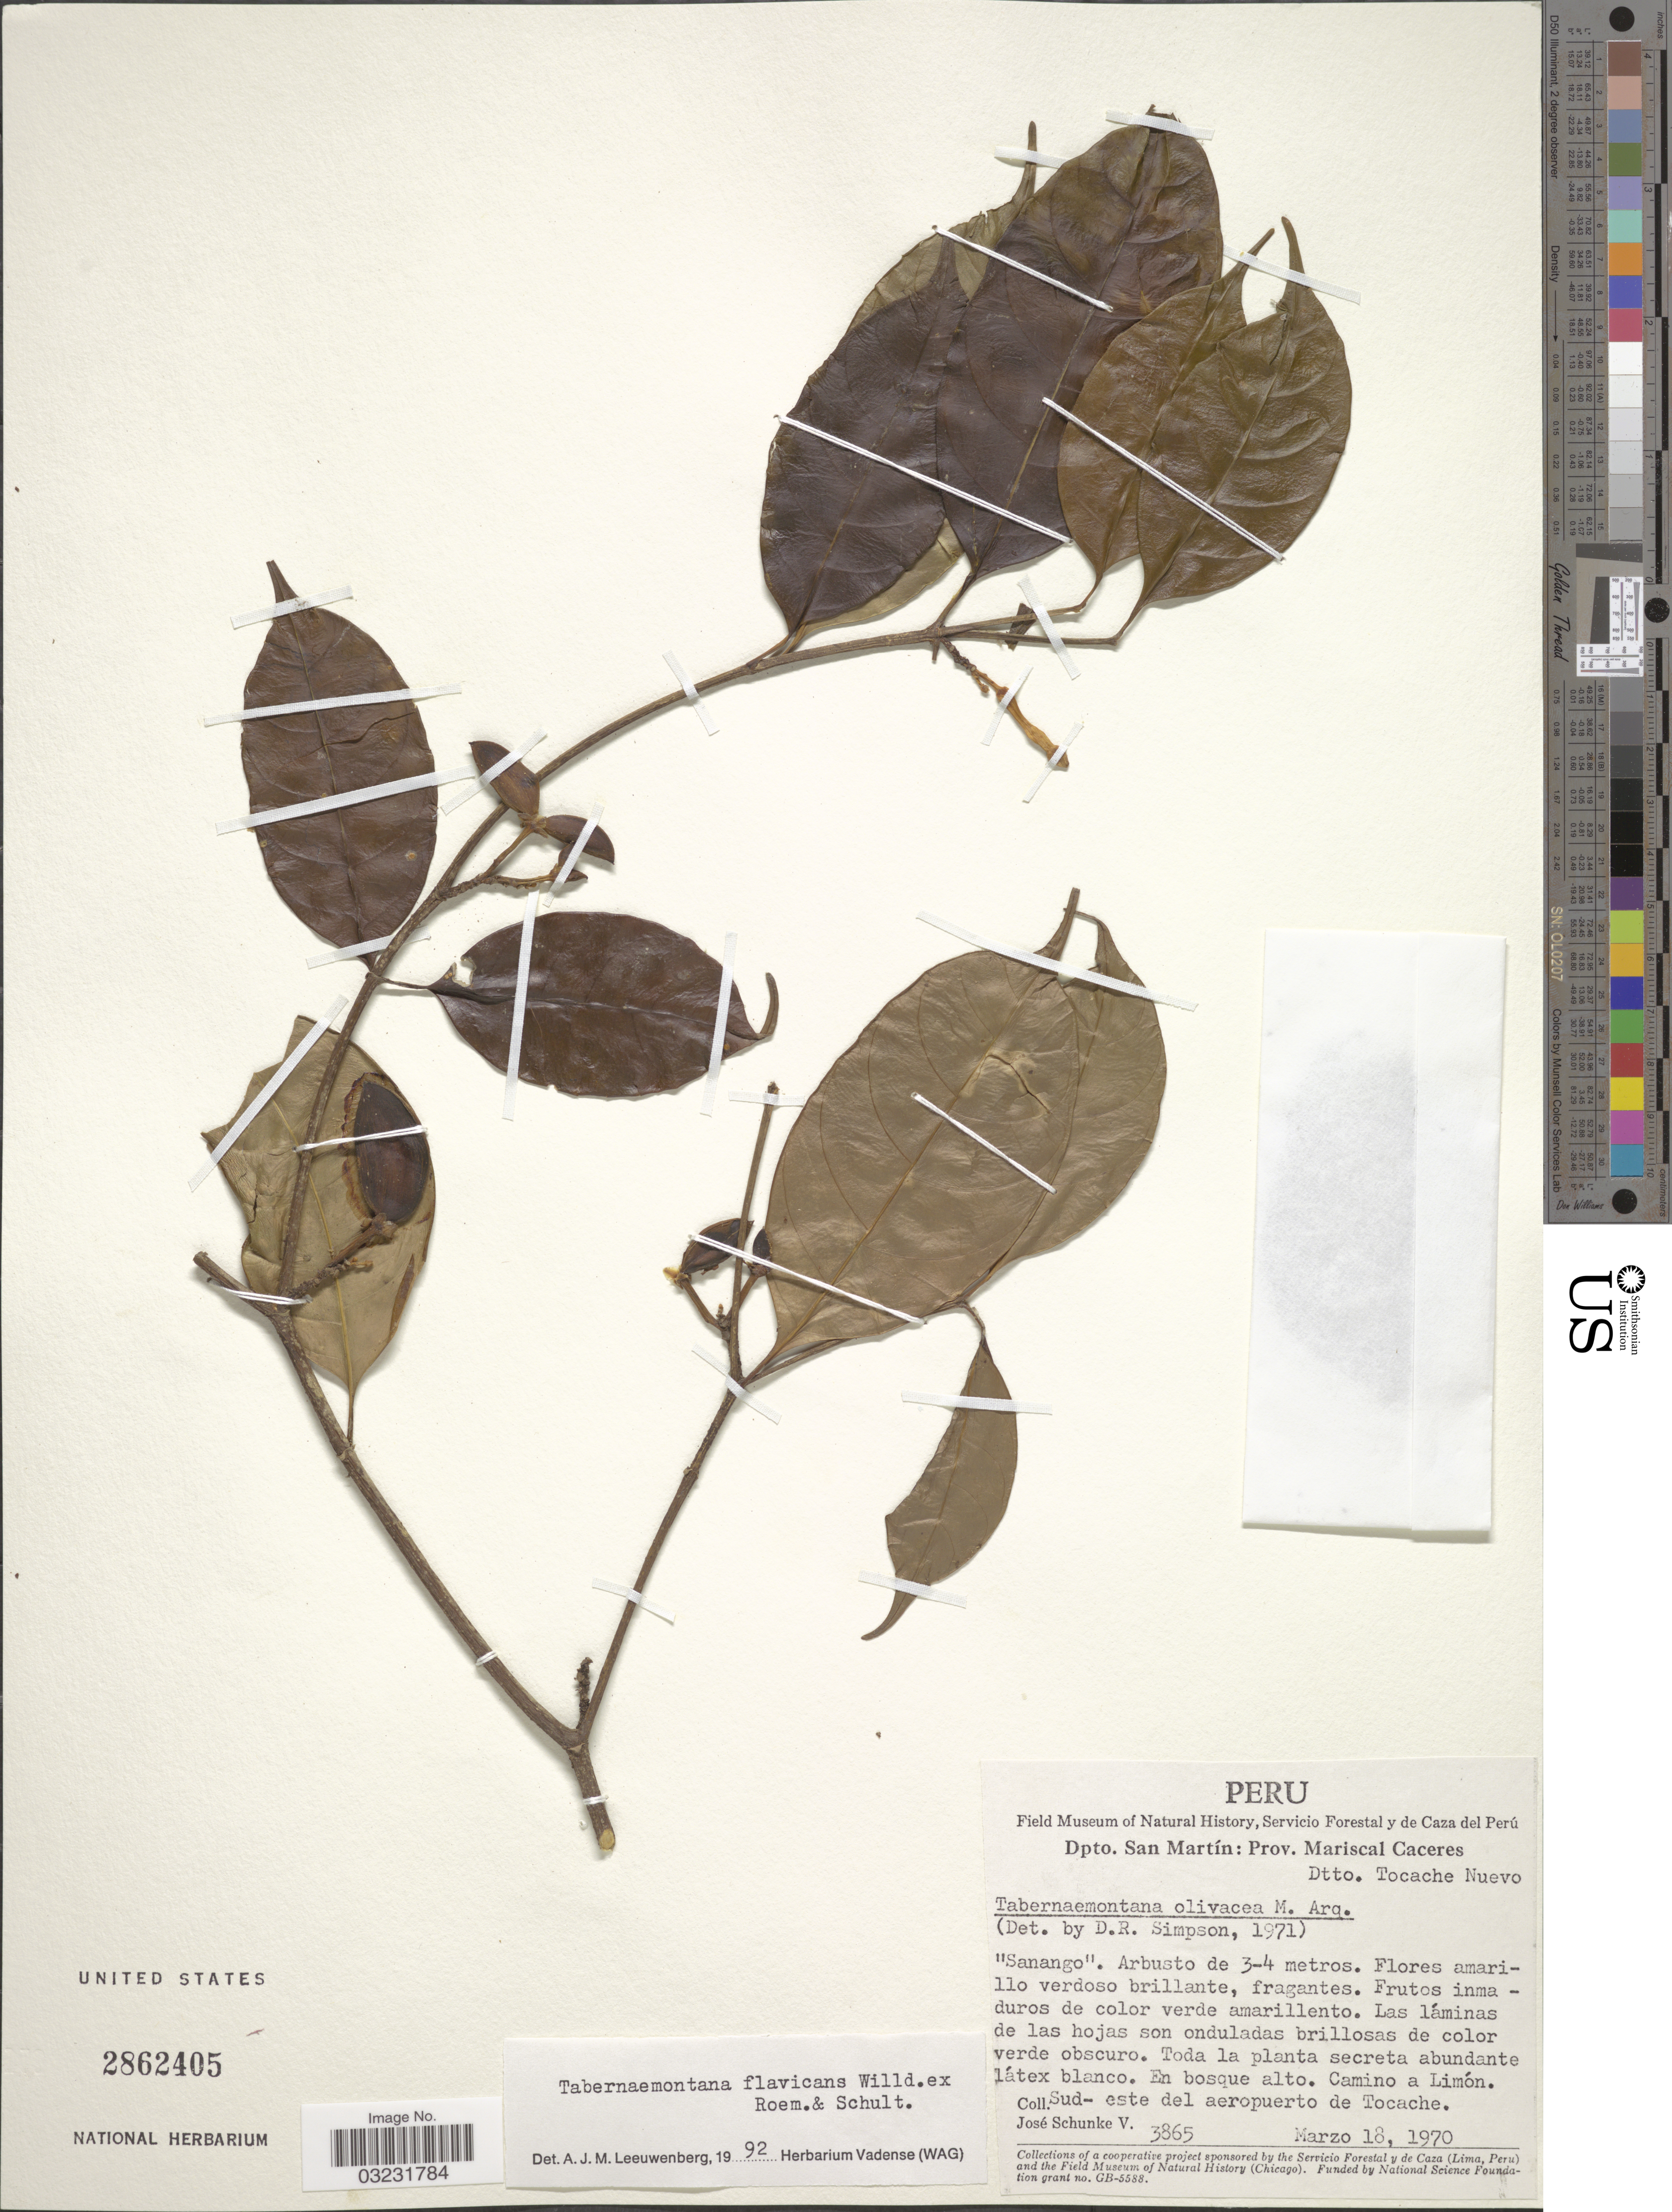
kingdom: Plantae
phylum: Tracheophyta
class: Magnoliopsida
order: Gentianales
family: Apocynaceae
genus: Tabernaemontana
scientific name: Tabernaemontana flavicans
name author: Willd. ex Roem. & Schult.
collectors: J. Schunke Vigo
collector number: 3865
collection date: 1970-03-18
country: Peru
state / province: San Martín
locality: Dpto. San Martín: Prov. Mariscal Caceres. Dtto. Tocache Nuevo. Camino a Limón. Sud-este del aeropuerto de Tocache.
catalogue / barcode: US 2862405